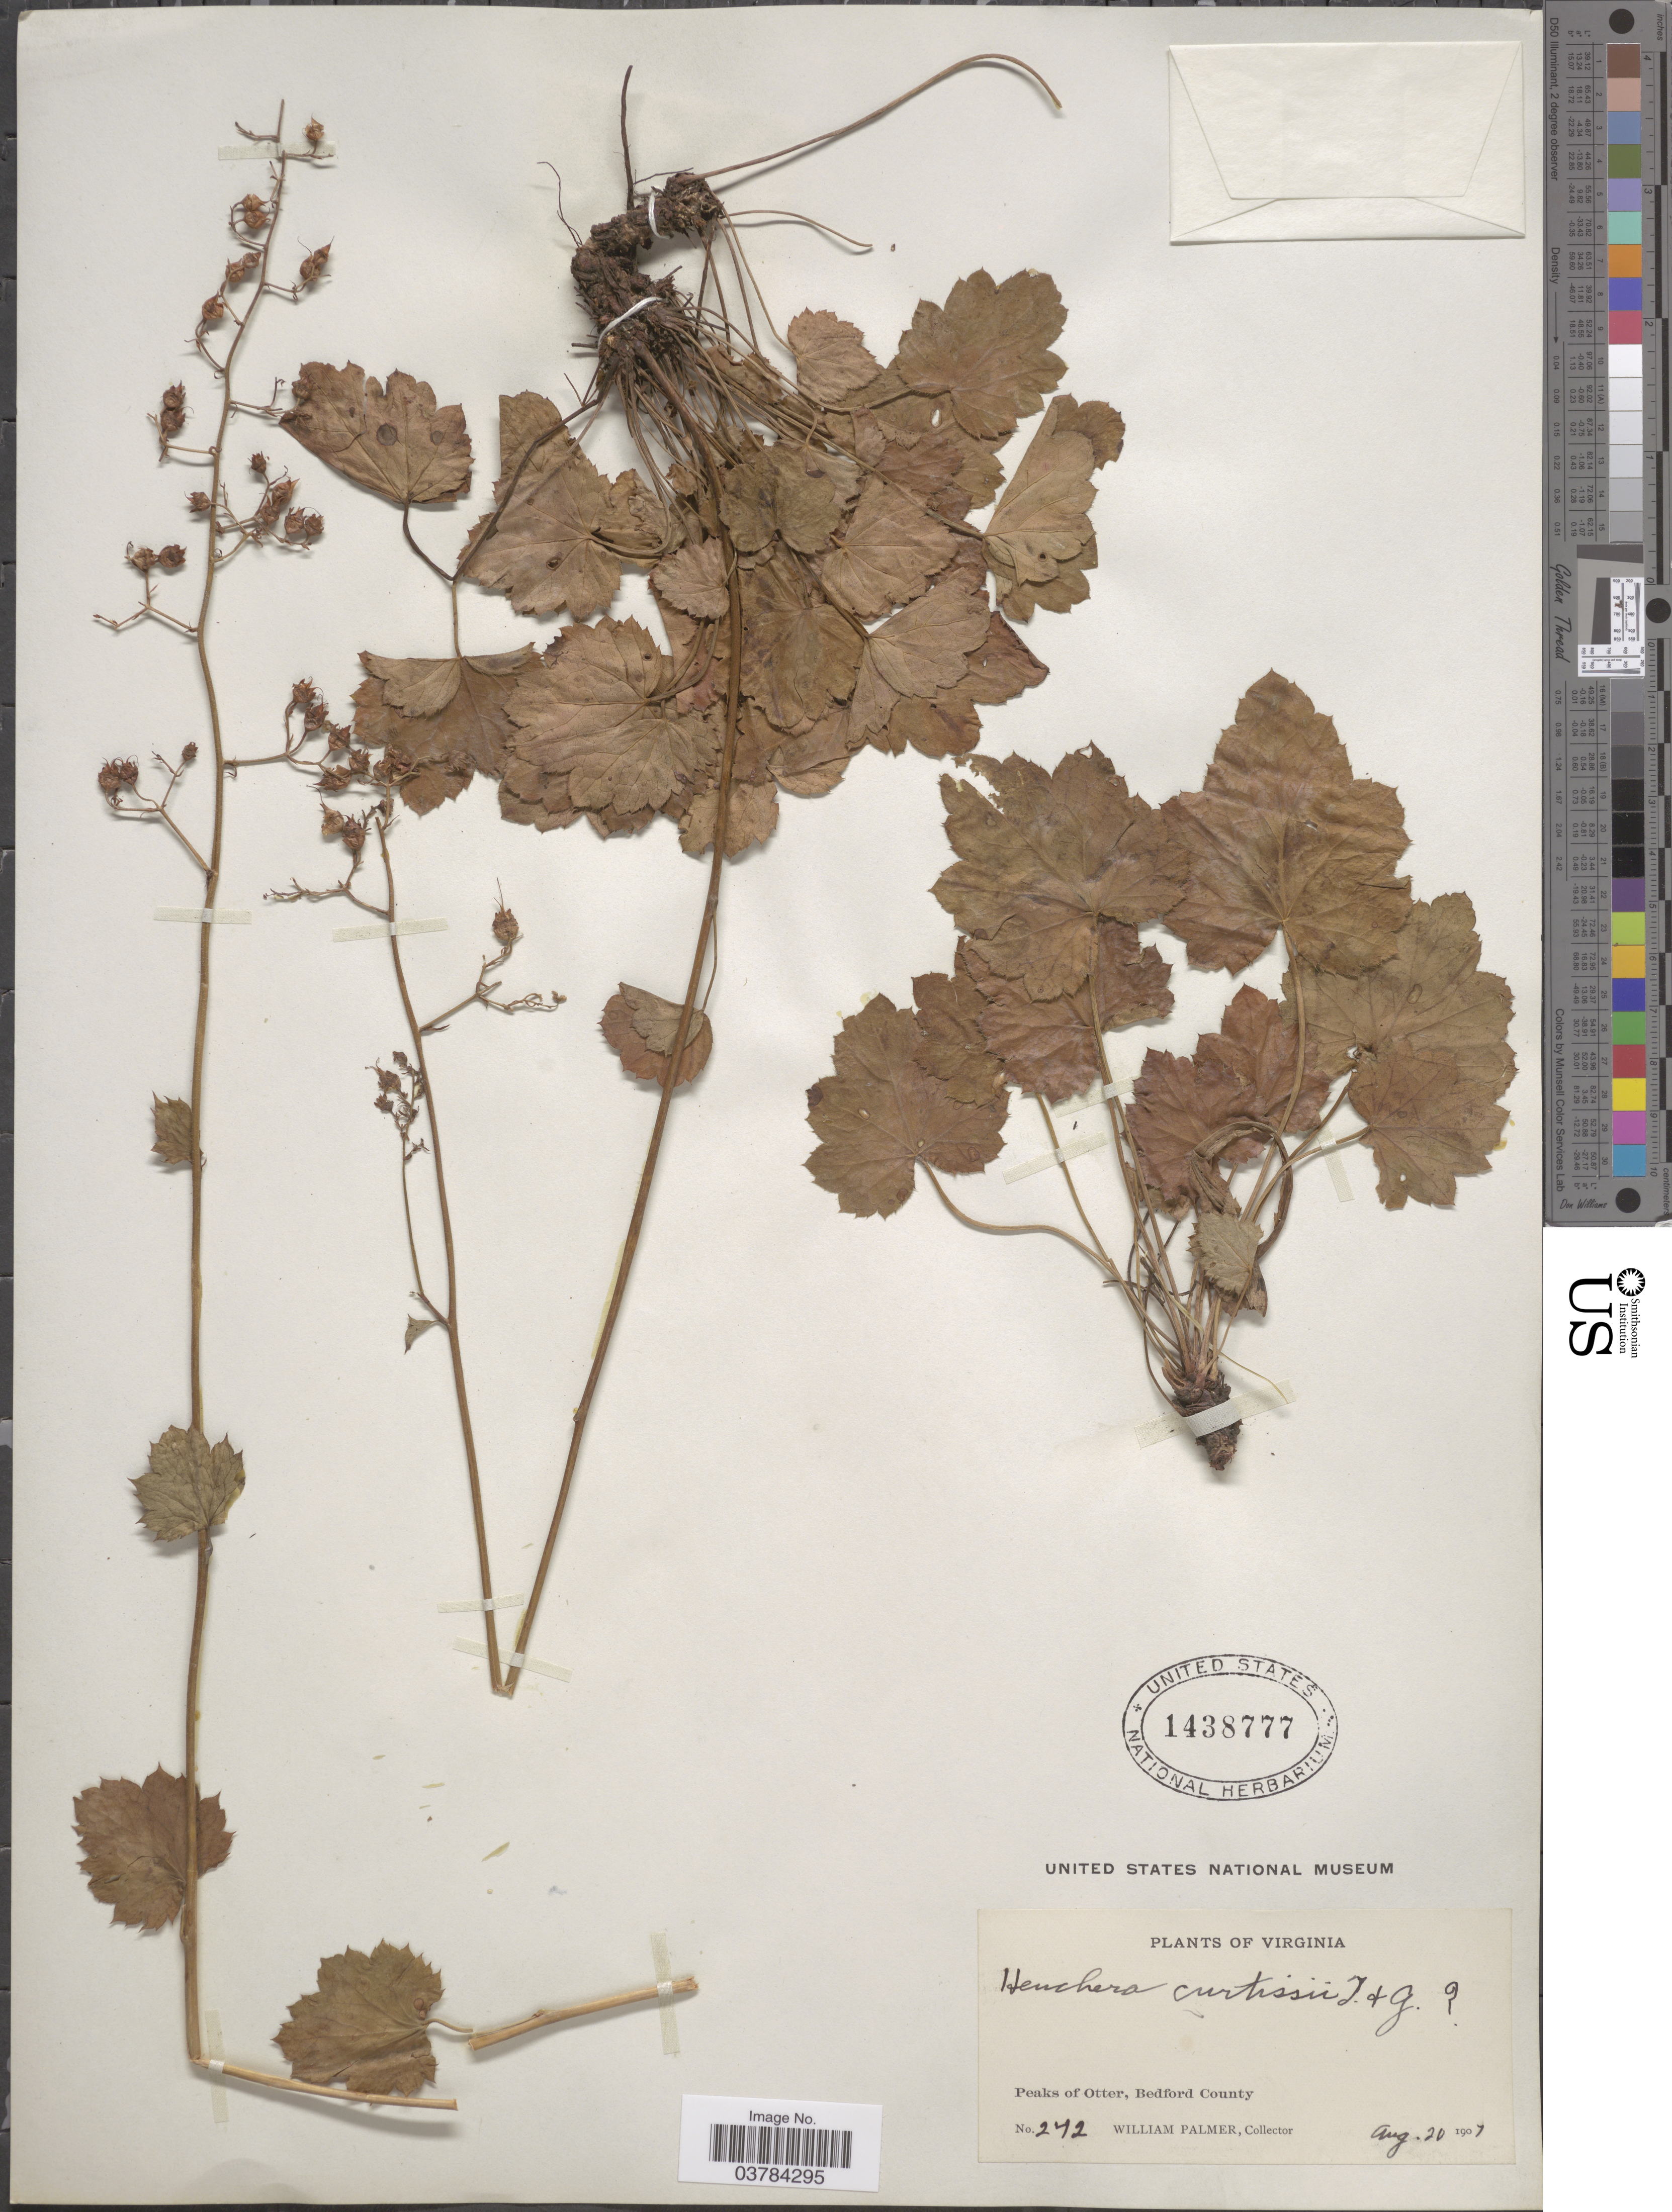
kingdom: Plantae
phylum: Tracheophyta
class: Magnoliopsida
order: Saxifragales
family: Saxifragaceae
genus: Heuchera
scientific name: Heuchera curtisii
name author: Torr. & A. Gray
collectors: W. Palmer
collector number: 242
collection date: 1907-08-20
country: United States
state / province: Virginia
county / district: Bedford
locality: Peaks of Otter, Bedford County.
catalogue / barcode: US 1438777